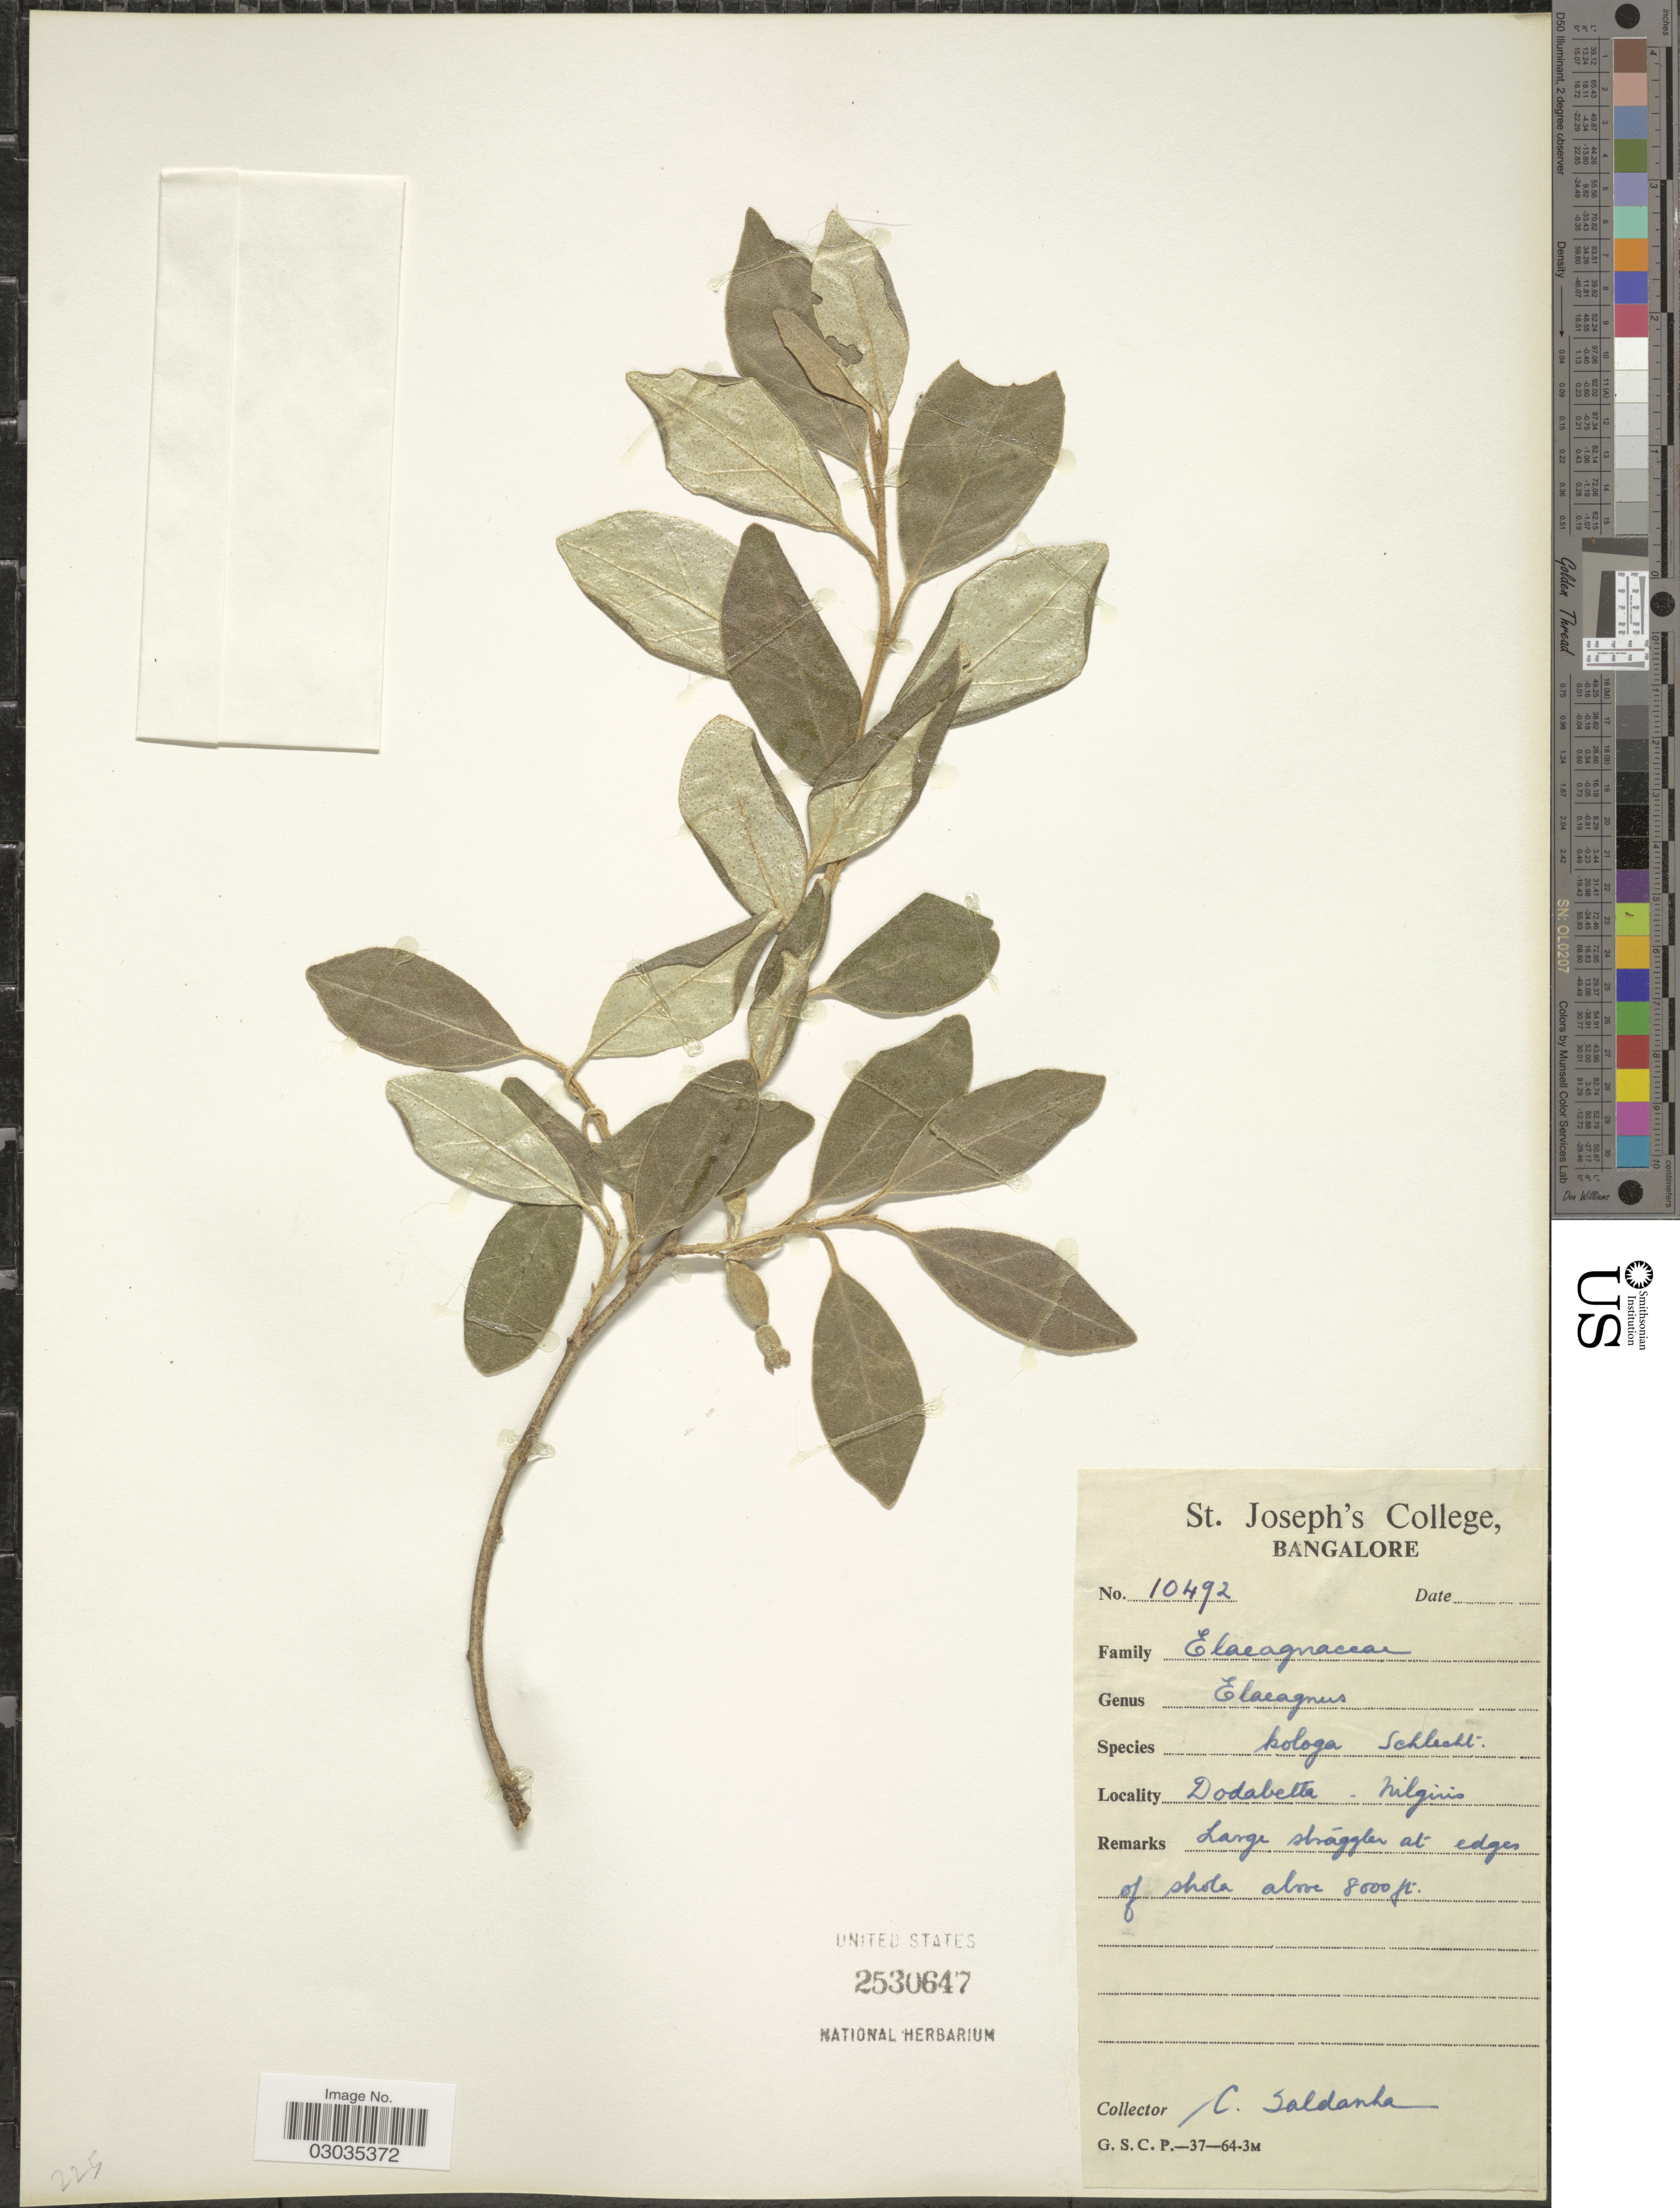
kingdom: Plantae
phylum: Tracheophyta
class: Magnoliopsida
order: Rosales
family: Elaeagnaceae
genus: Elaeagnus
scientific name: Elaeagnus kologa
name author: Schltdl.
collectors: C. Saldanha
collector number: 10492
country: India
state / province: Tamil Nadu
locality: Dodabetta, Nilgiris.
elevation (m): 2438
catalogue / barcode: US 2530647